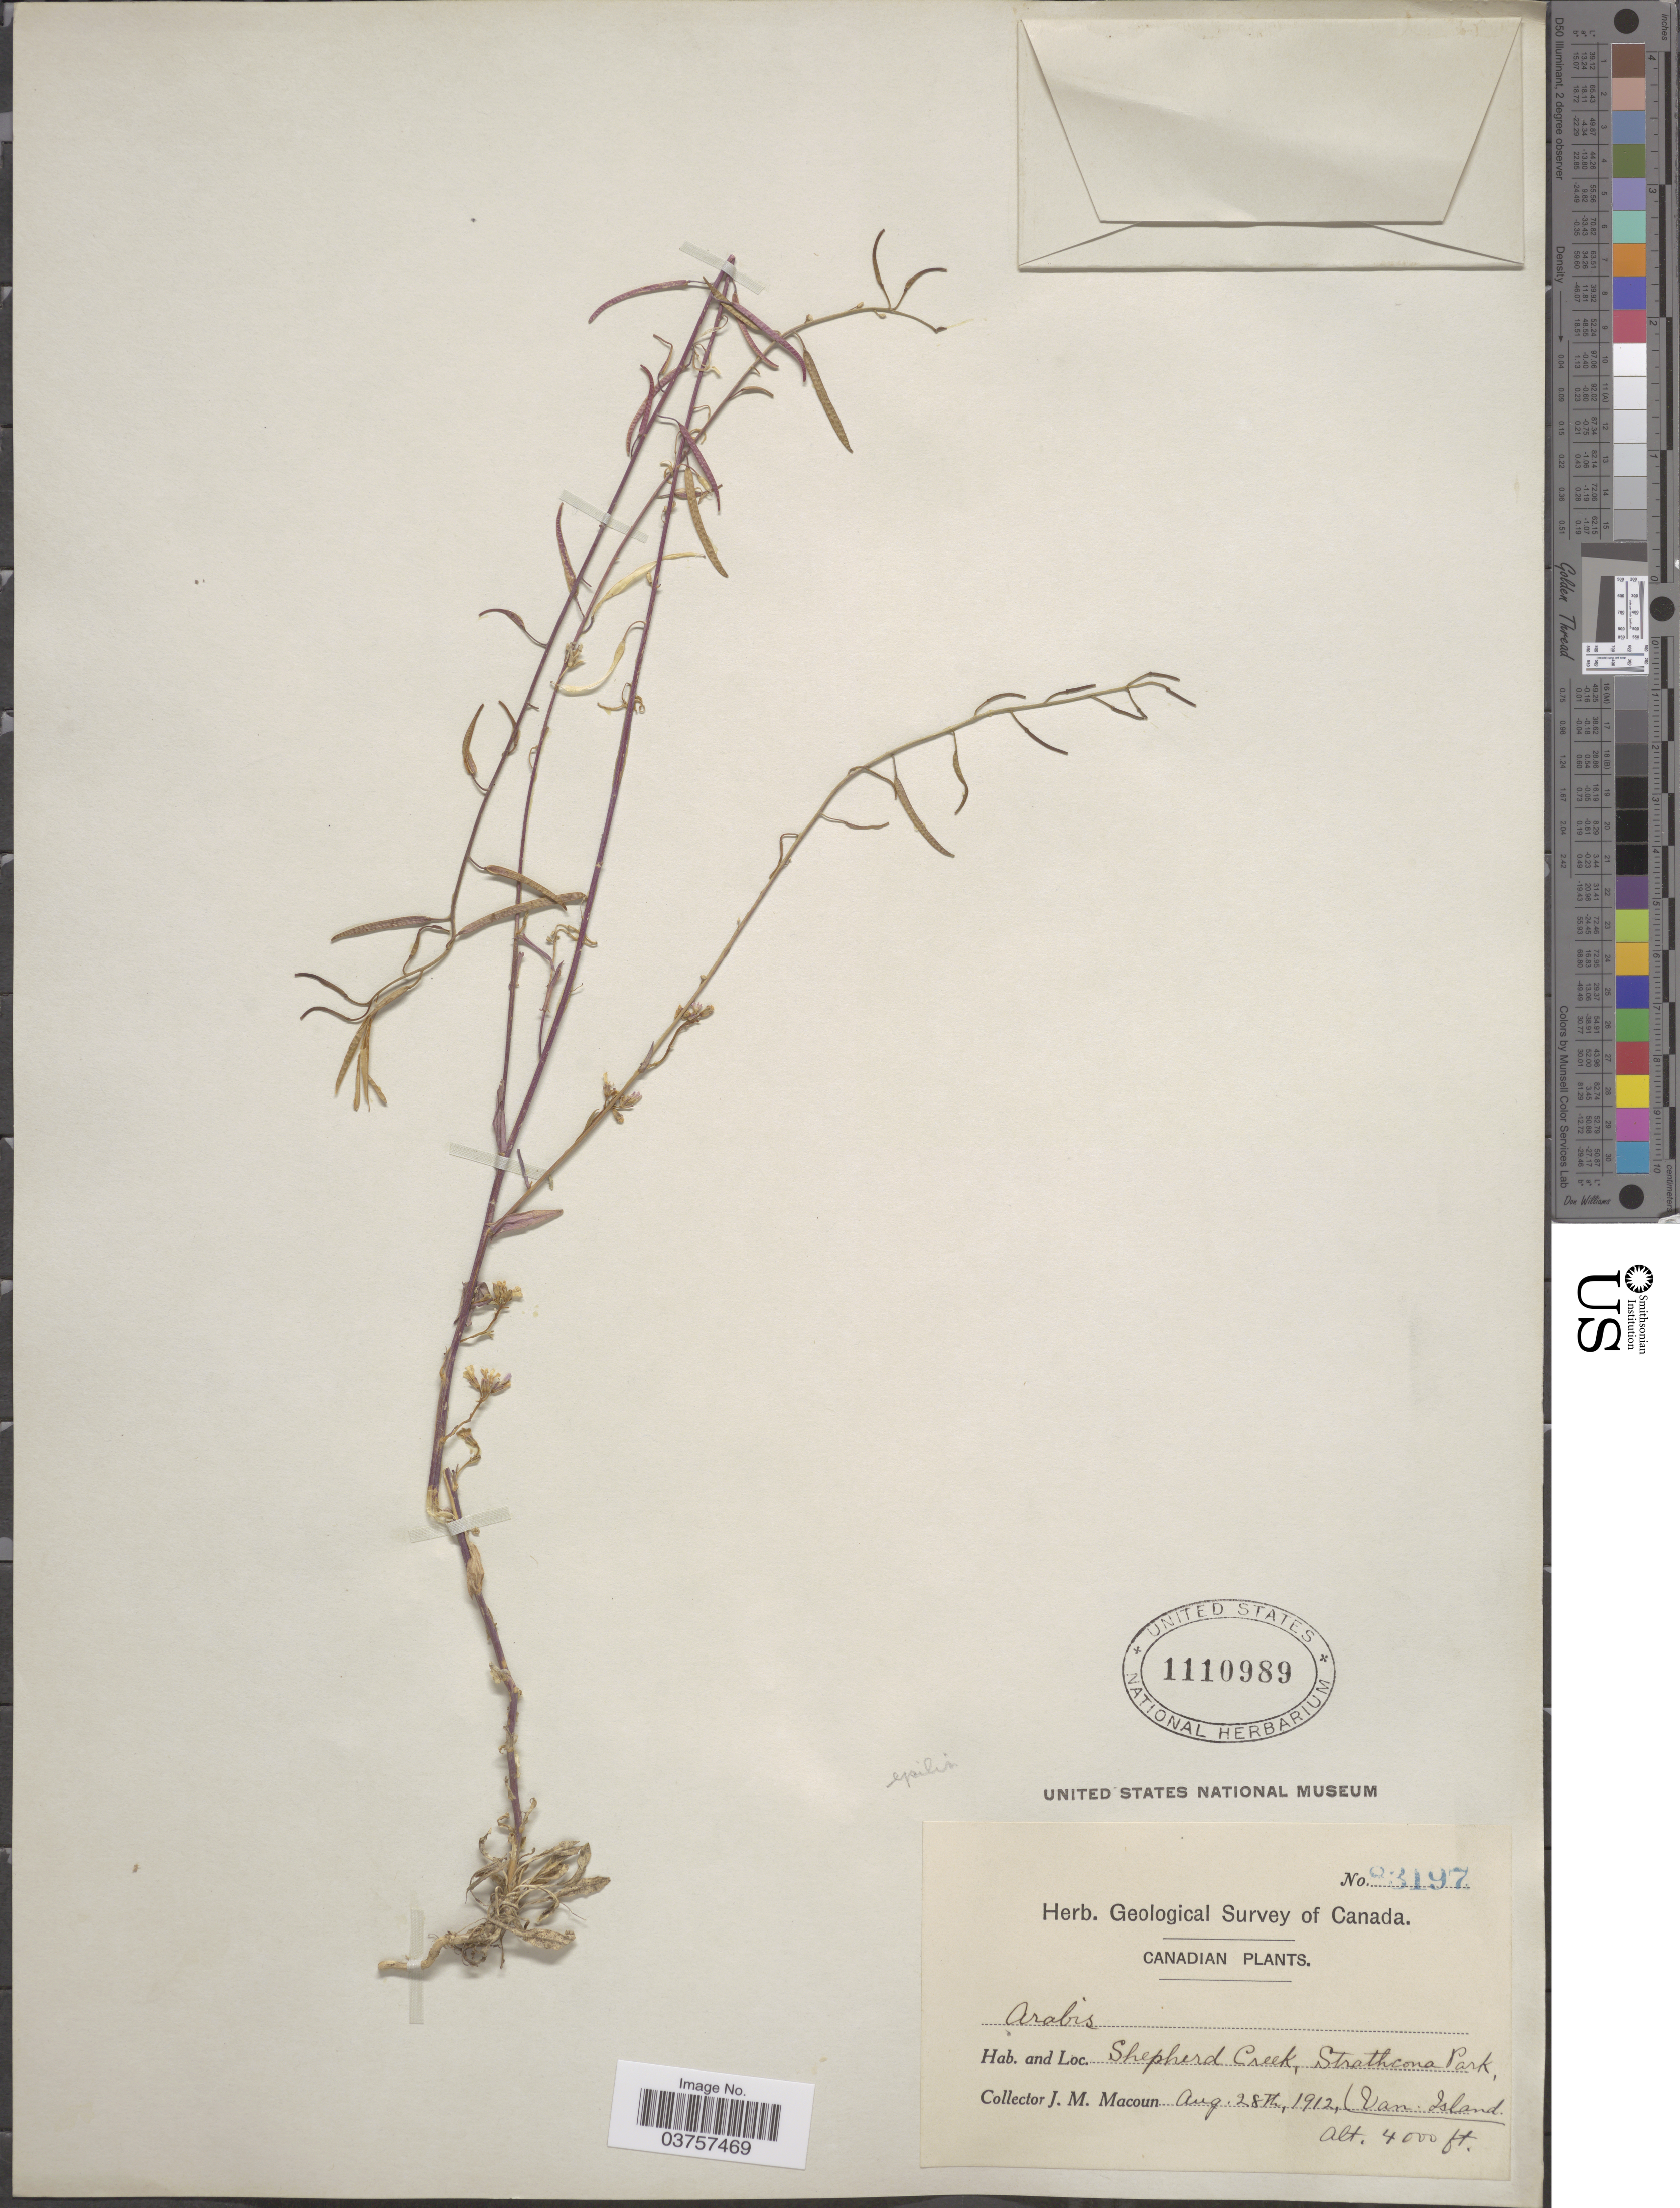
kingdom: Plantae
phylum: Tracheophyta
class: Magnoliopsida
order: Brassicales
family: Brassicaceae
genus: Arabis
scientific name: Arabis holboellii var. retrofracta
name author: Rydb.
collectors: J. M. Macoun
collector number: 83197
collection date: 1912-08-28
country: Canada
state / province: British Columbia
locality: Shepherd Creek, Strathcona Park. Van. Island.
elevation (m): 1219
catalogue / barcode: US 1110989